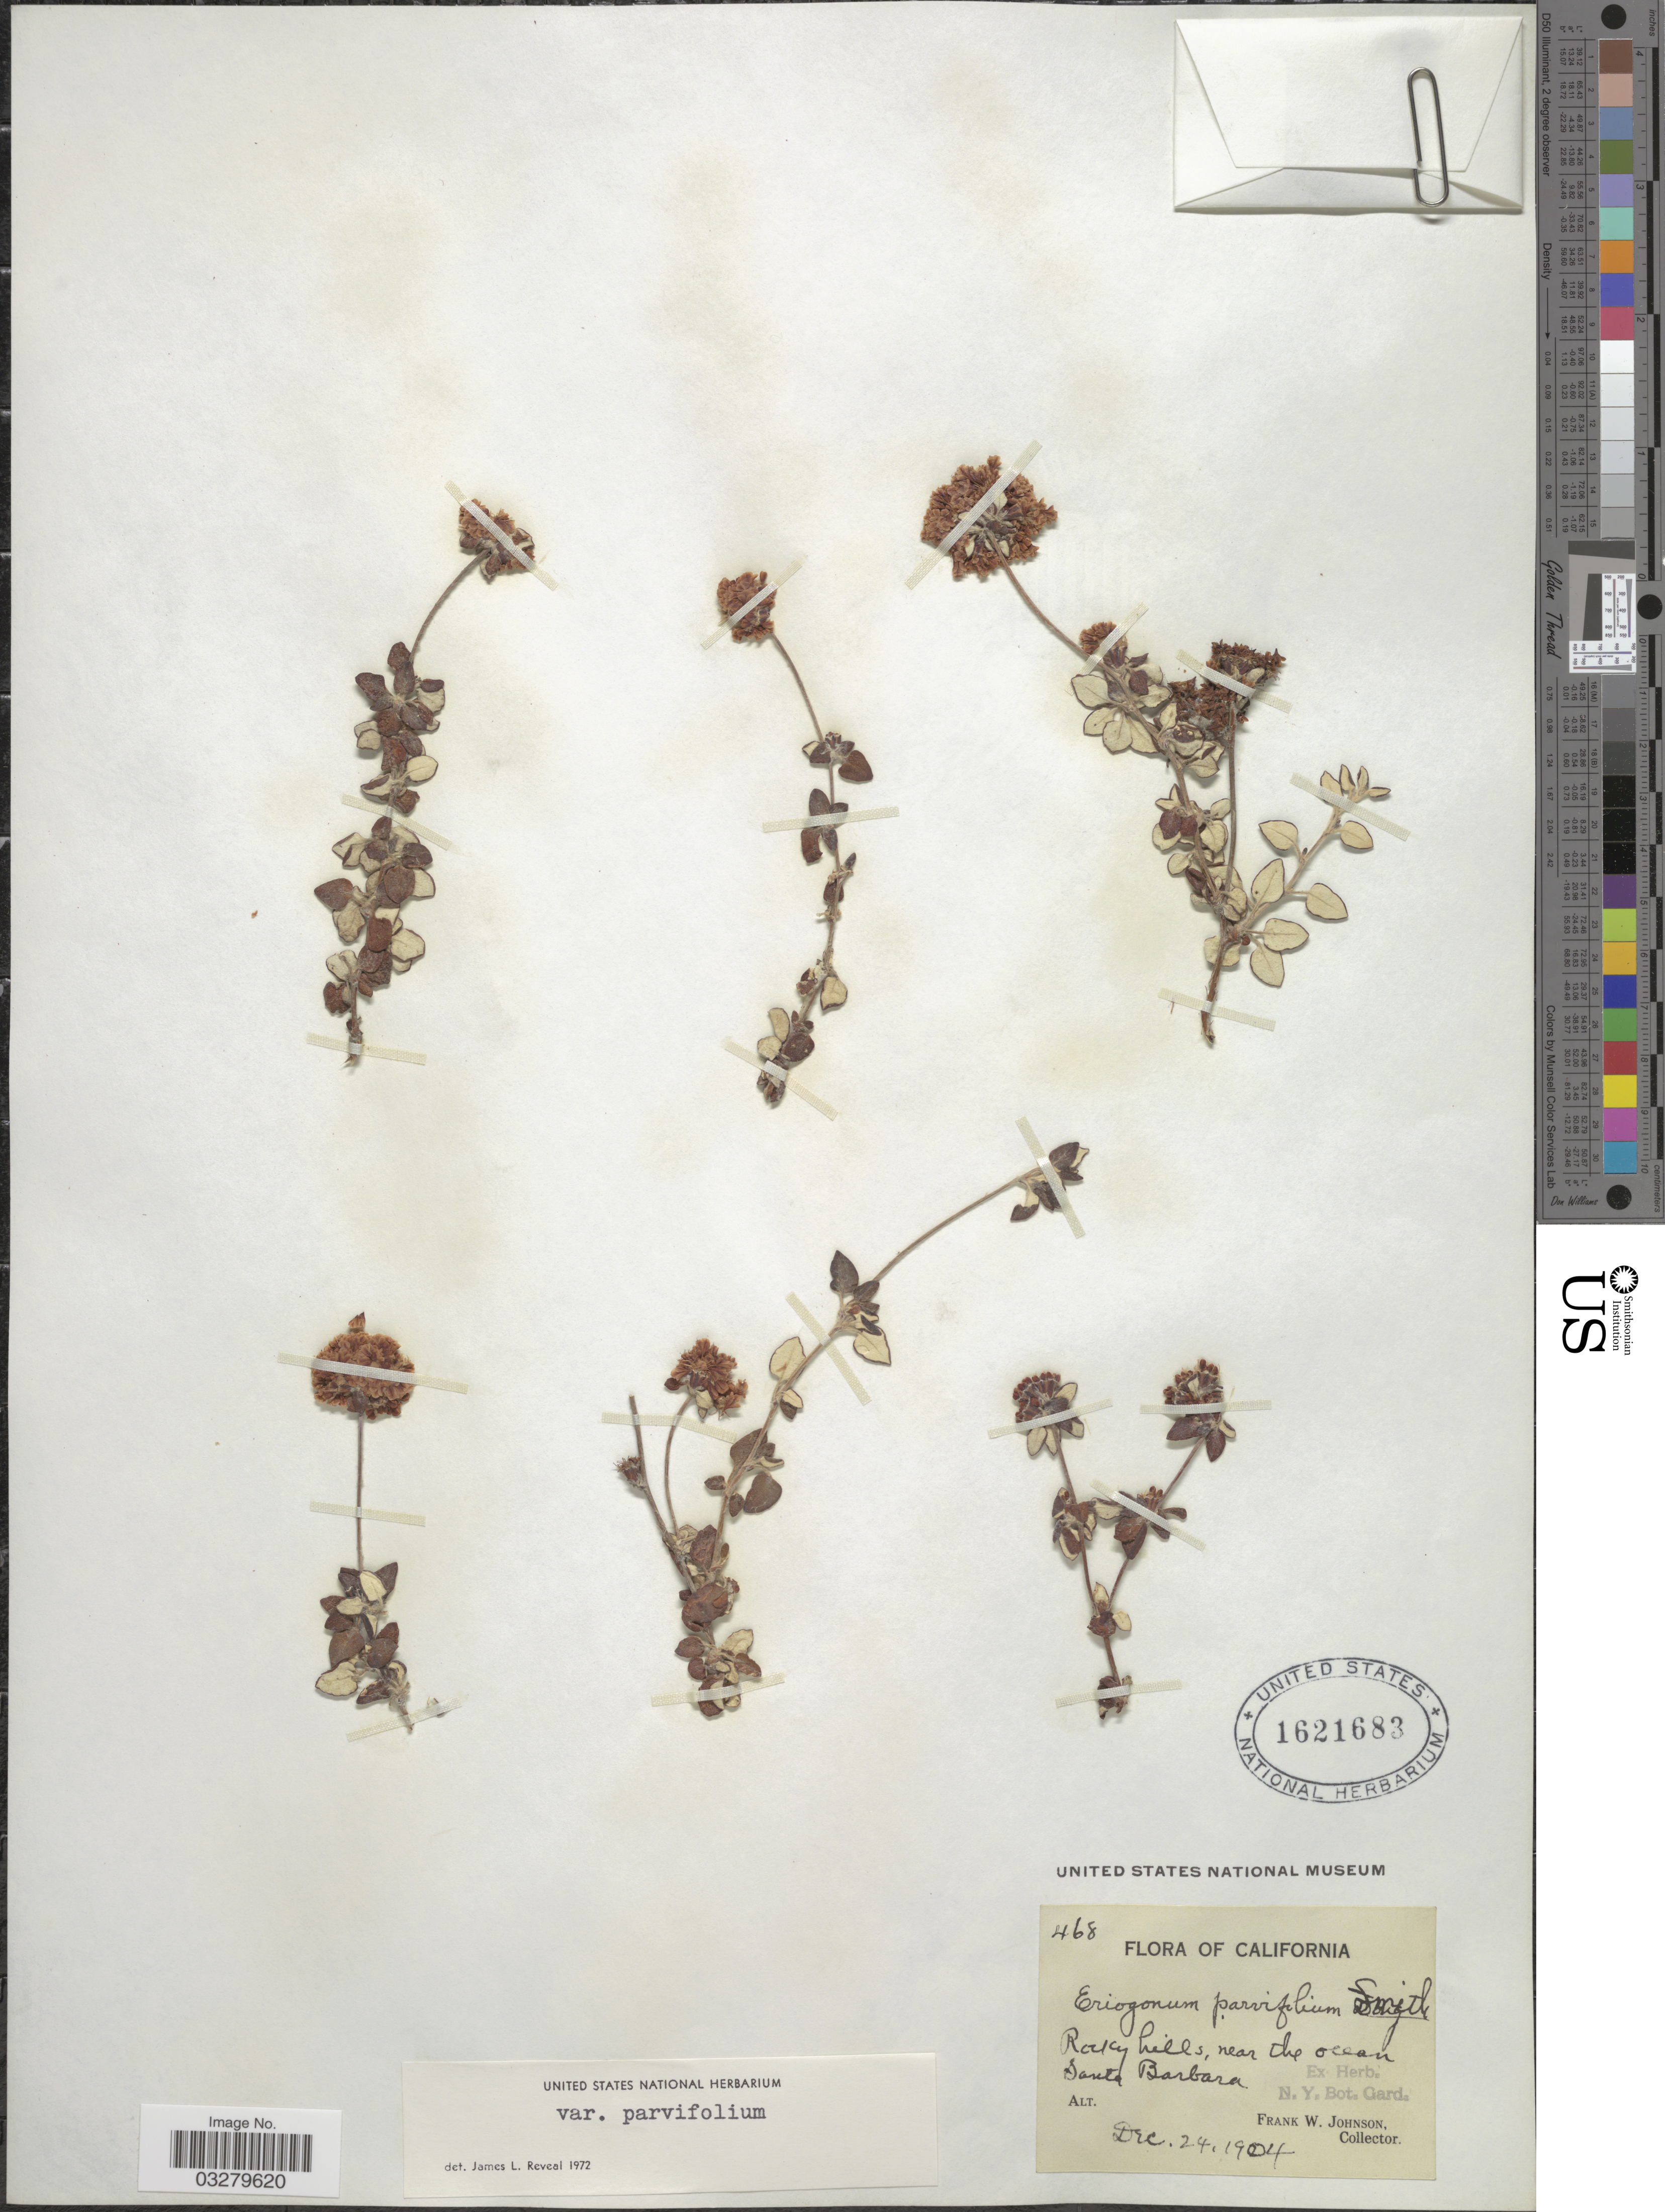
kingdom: Plantae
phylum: Tracheophyta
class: Magnoliopsida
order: Caryophyllales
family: Polygonaceae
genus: Eriogonum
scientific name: Eriogonum parviflorum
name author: Nutt.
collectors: F. W. Johnson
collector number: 468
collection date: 1904-12-24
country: United States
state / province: California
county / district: Santa Barbara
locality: Rocky hills, near the ocean Santa Barbara.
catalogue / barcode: US 1621683